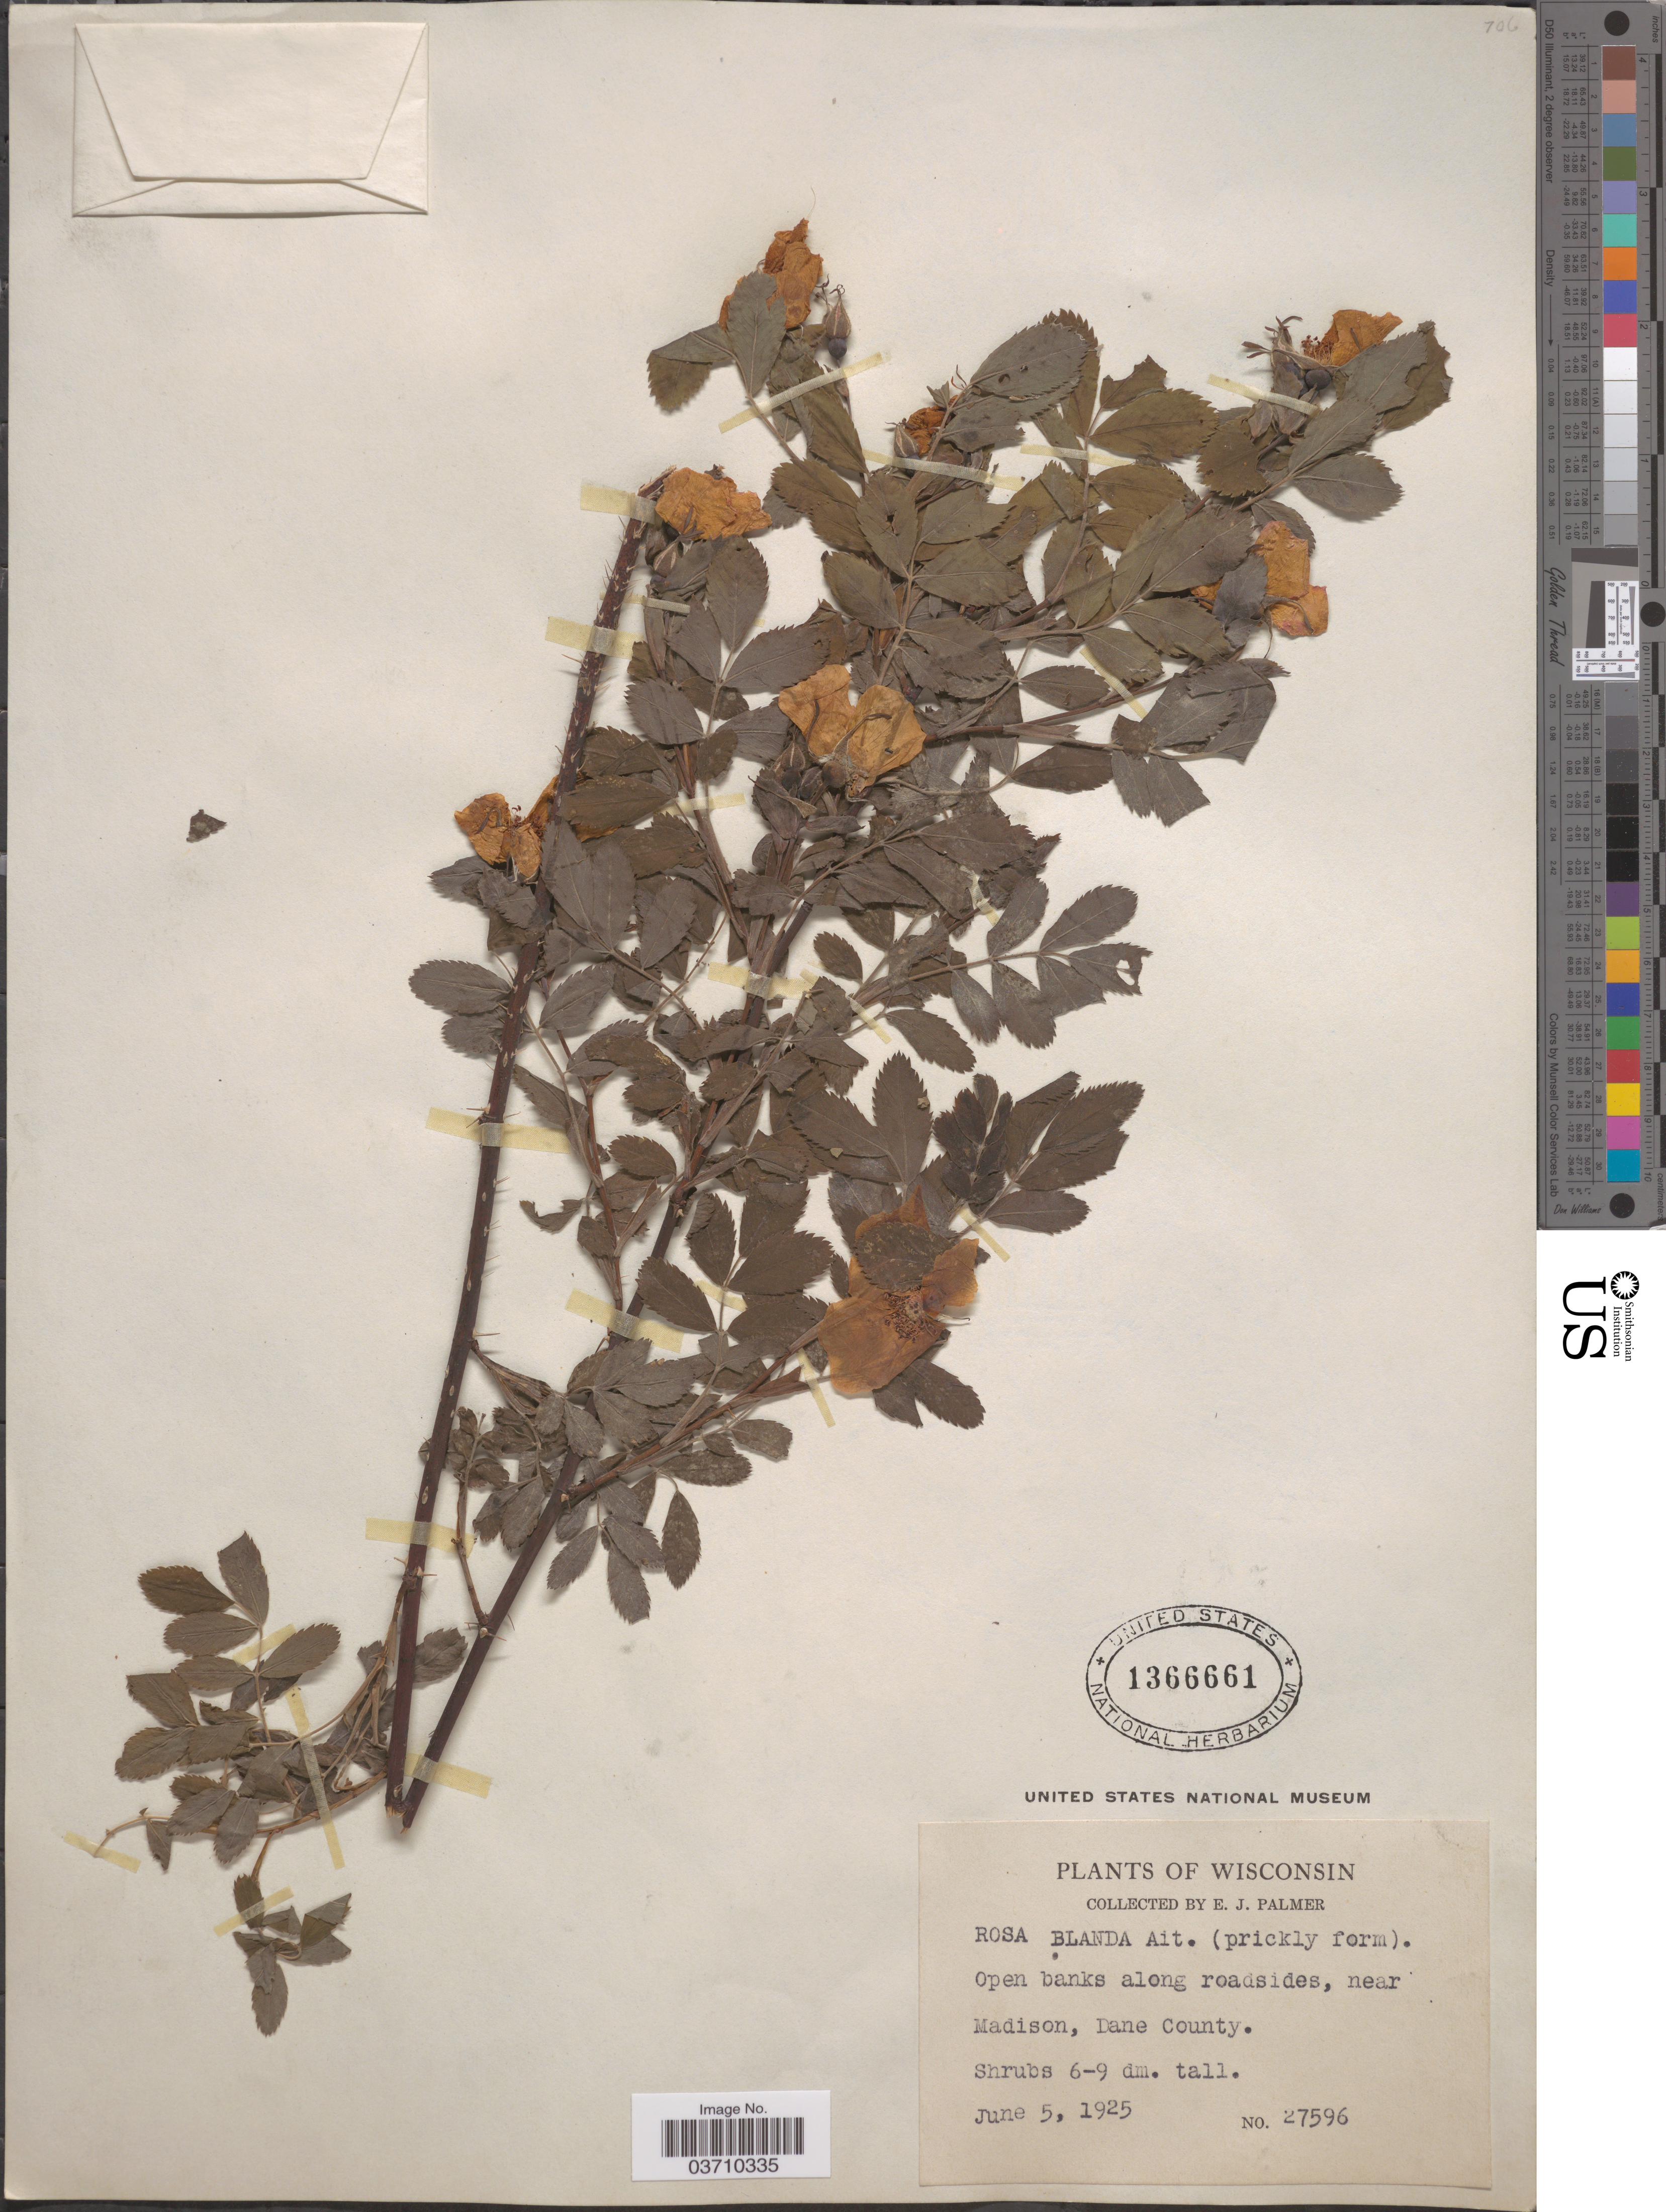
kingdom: Plantae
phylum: Tracheophyta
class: Magnoliopsida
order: Rosales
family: Rosaceae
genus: Rosa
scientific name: Rosa blanda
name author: Aiton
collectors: E. J. Palmer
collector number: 27596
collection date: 1925-06-05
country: United States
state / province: Wisconsin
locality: Open banks along roadsides, near Madison, Dane County.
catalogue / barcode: US 1366661